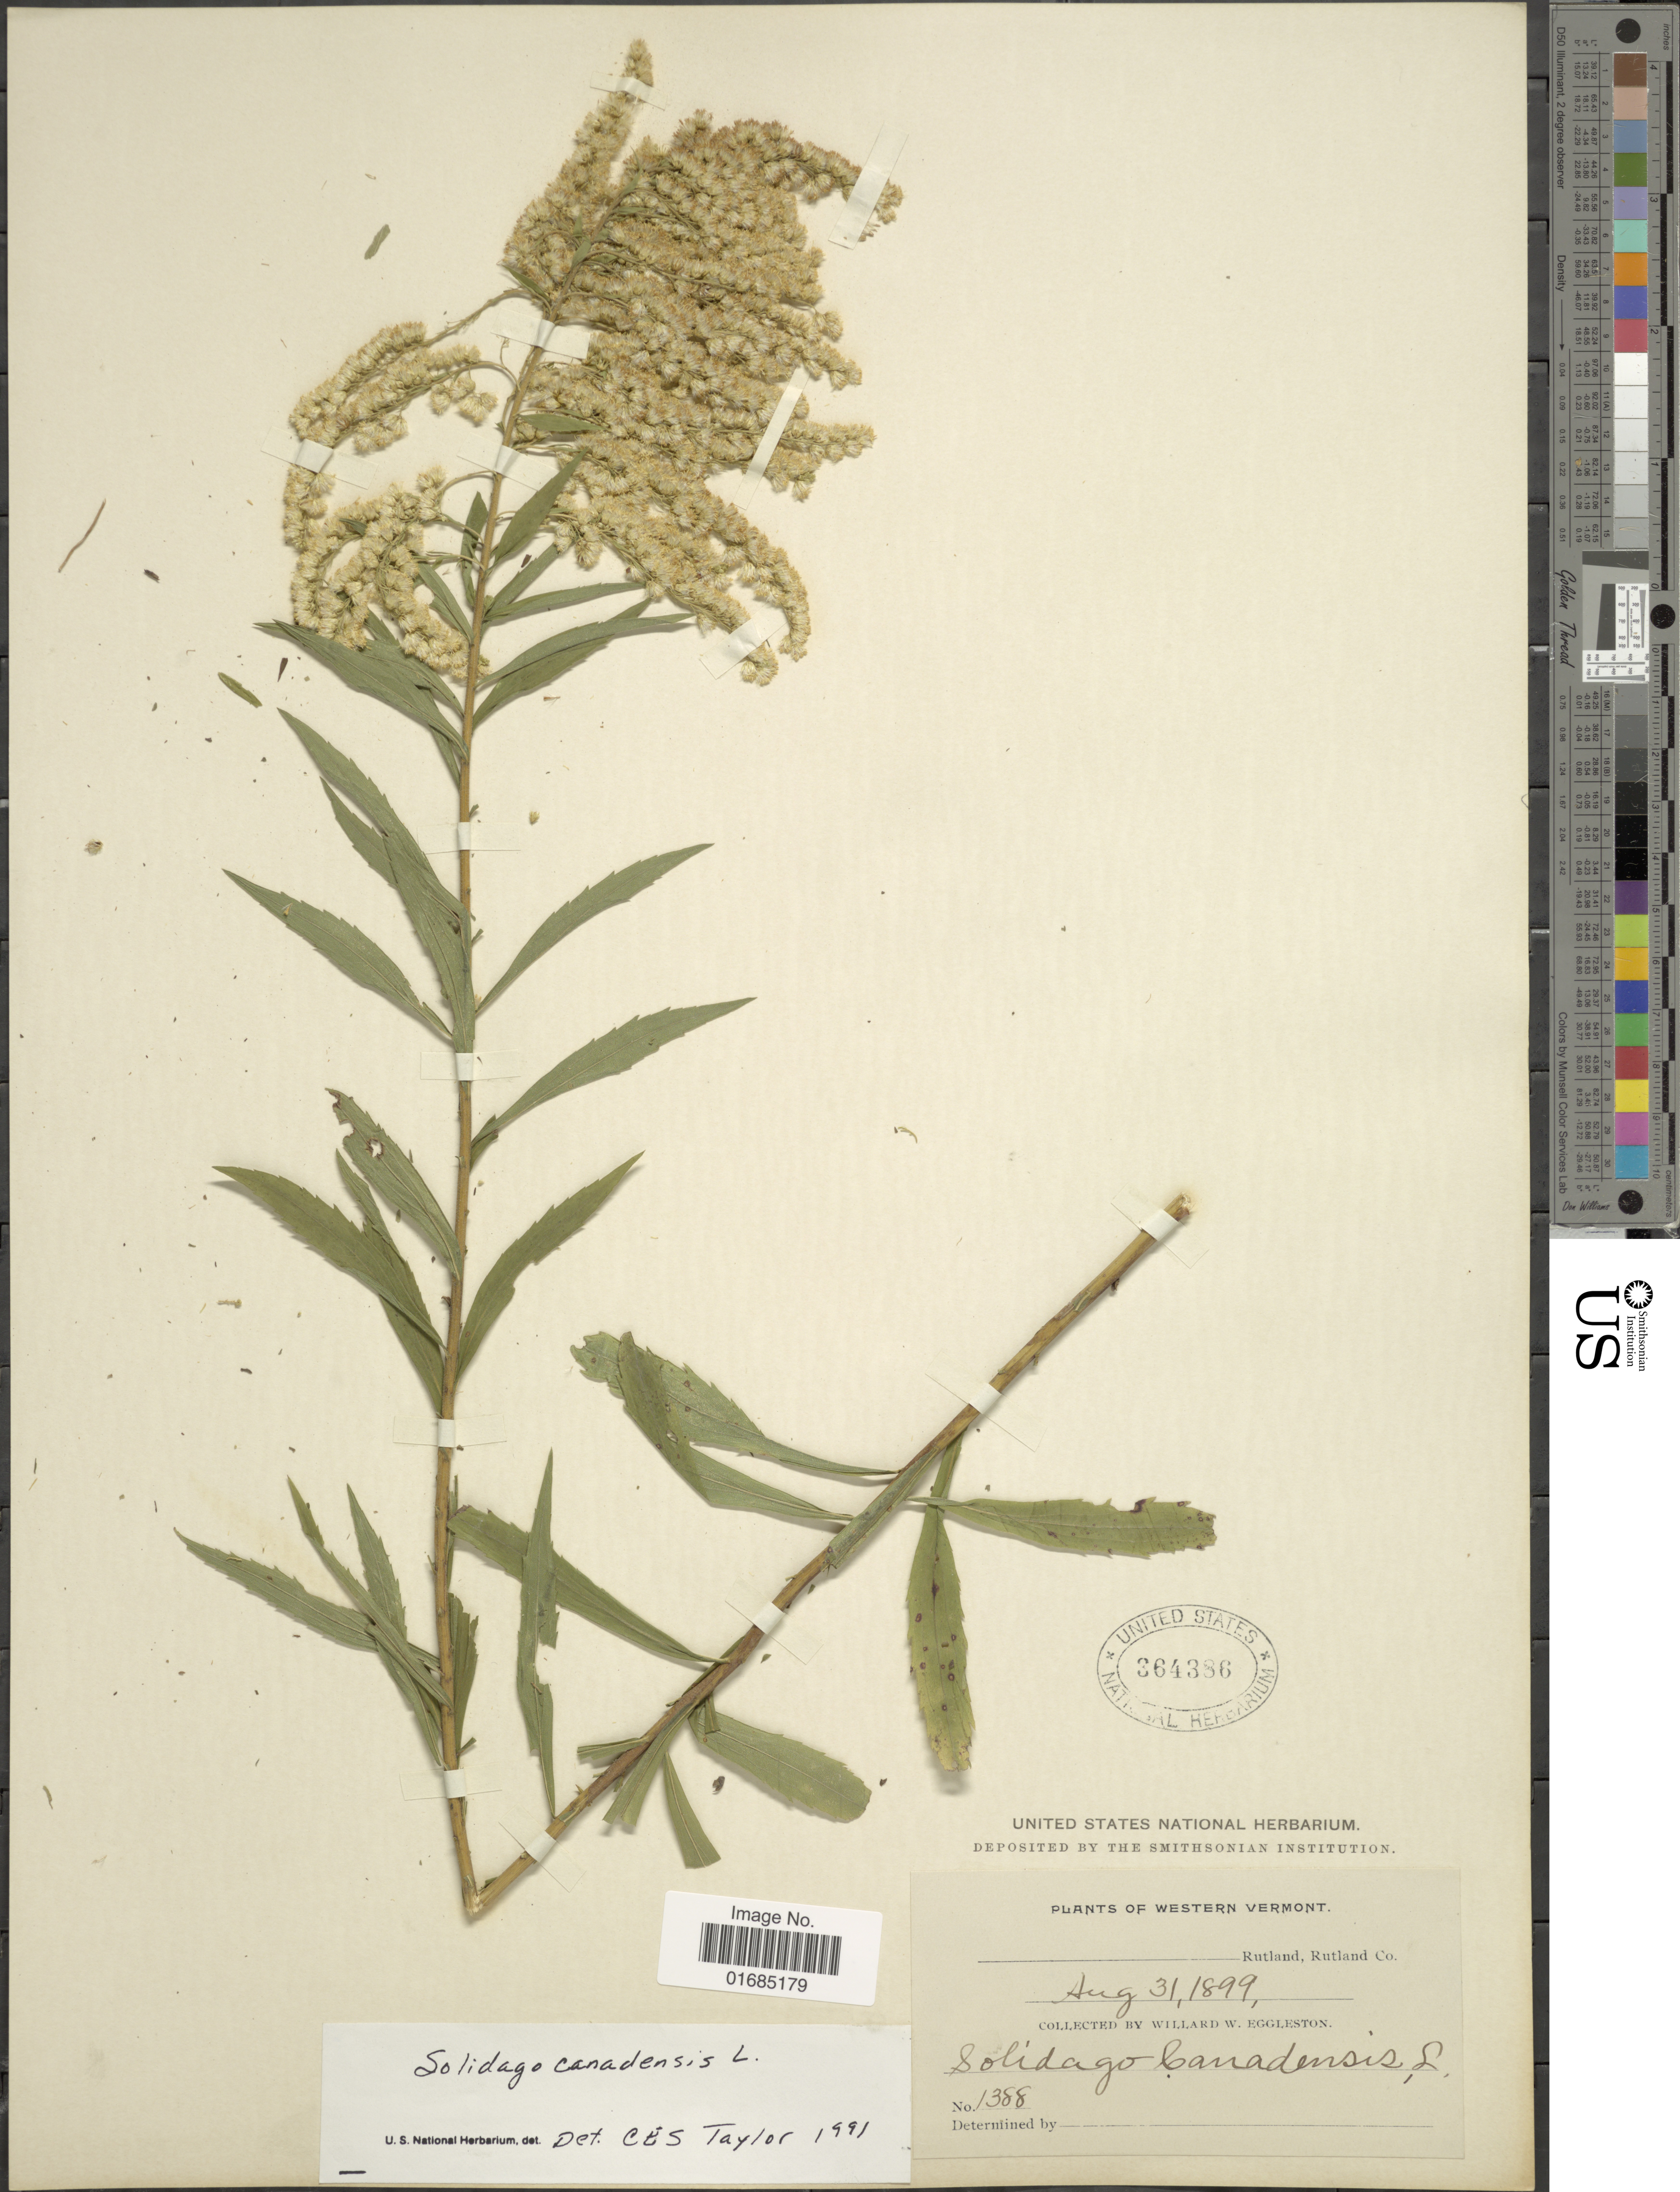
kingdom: Plantae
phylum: Tracheophyta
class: Magnoliopsida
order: Asterales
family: Asteraceae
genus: Solidago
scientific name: Solidago canadensis var. canadensis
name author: L.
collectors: W. W. Eggleston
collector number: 1388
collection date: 1899-08-31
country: United States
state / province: Vermont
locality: Western Vermont. Rutland, Rutland Co.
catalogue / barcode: US 364386